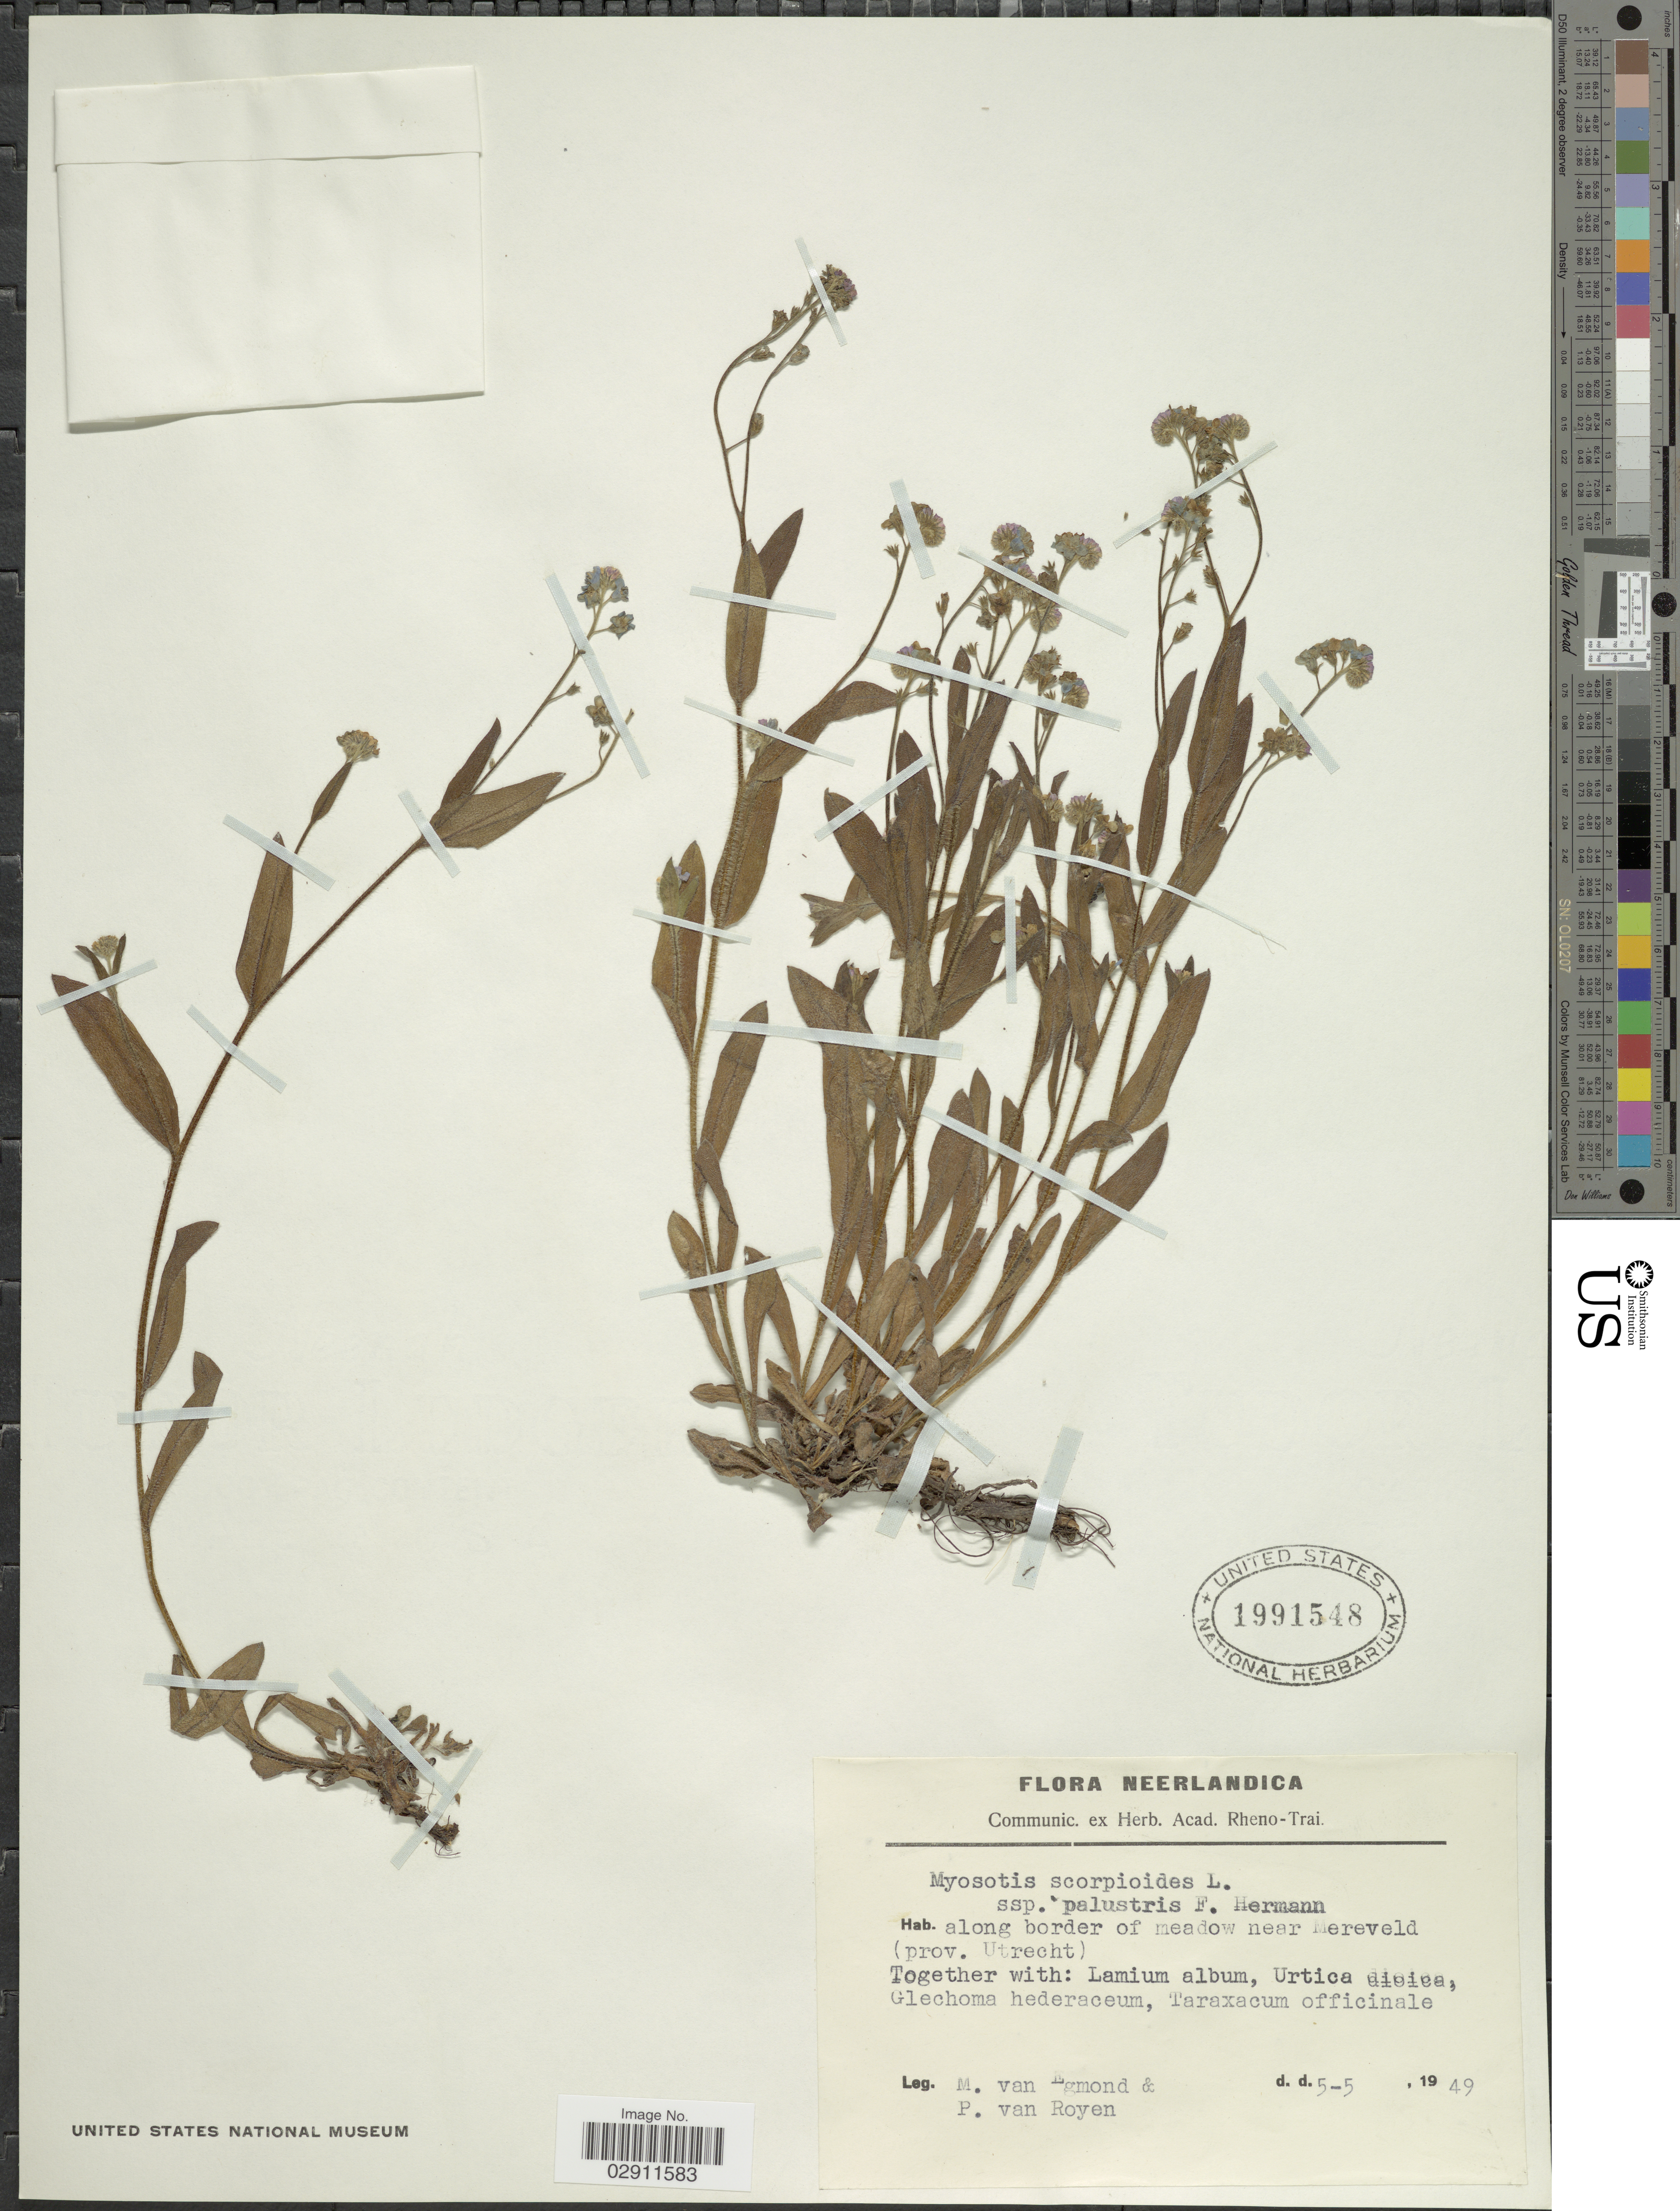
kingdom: Plantae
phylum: Tracheophyta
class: Magnoliopsida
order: Boraginales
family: Boraginaceae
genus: Myosotis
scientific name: Myosotis scorpioides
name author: L.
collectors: M. Van Egmond & P. van Royen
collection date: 1949-05-05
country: Netherlands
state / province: Utrecht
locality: Neerlandica, along border of meadow near Mereveld (prov. Utrecht).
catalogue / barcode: US 1991548